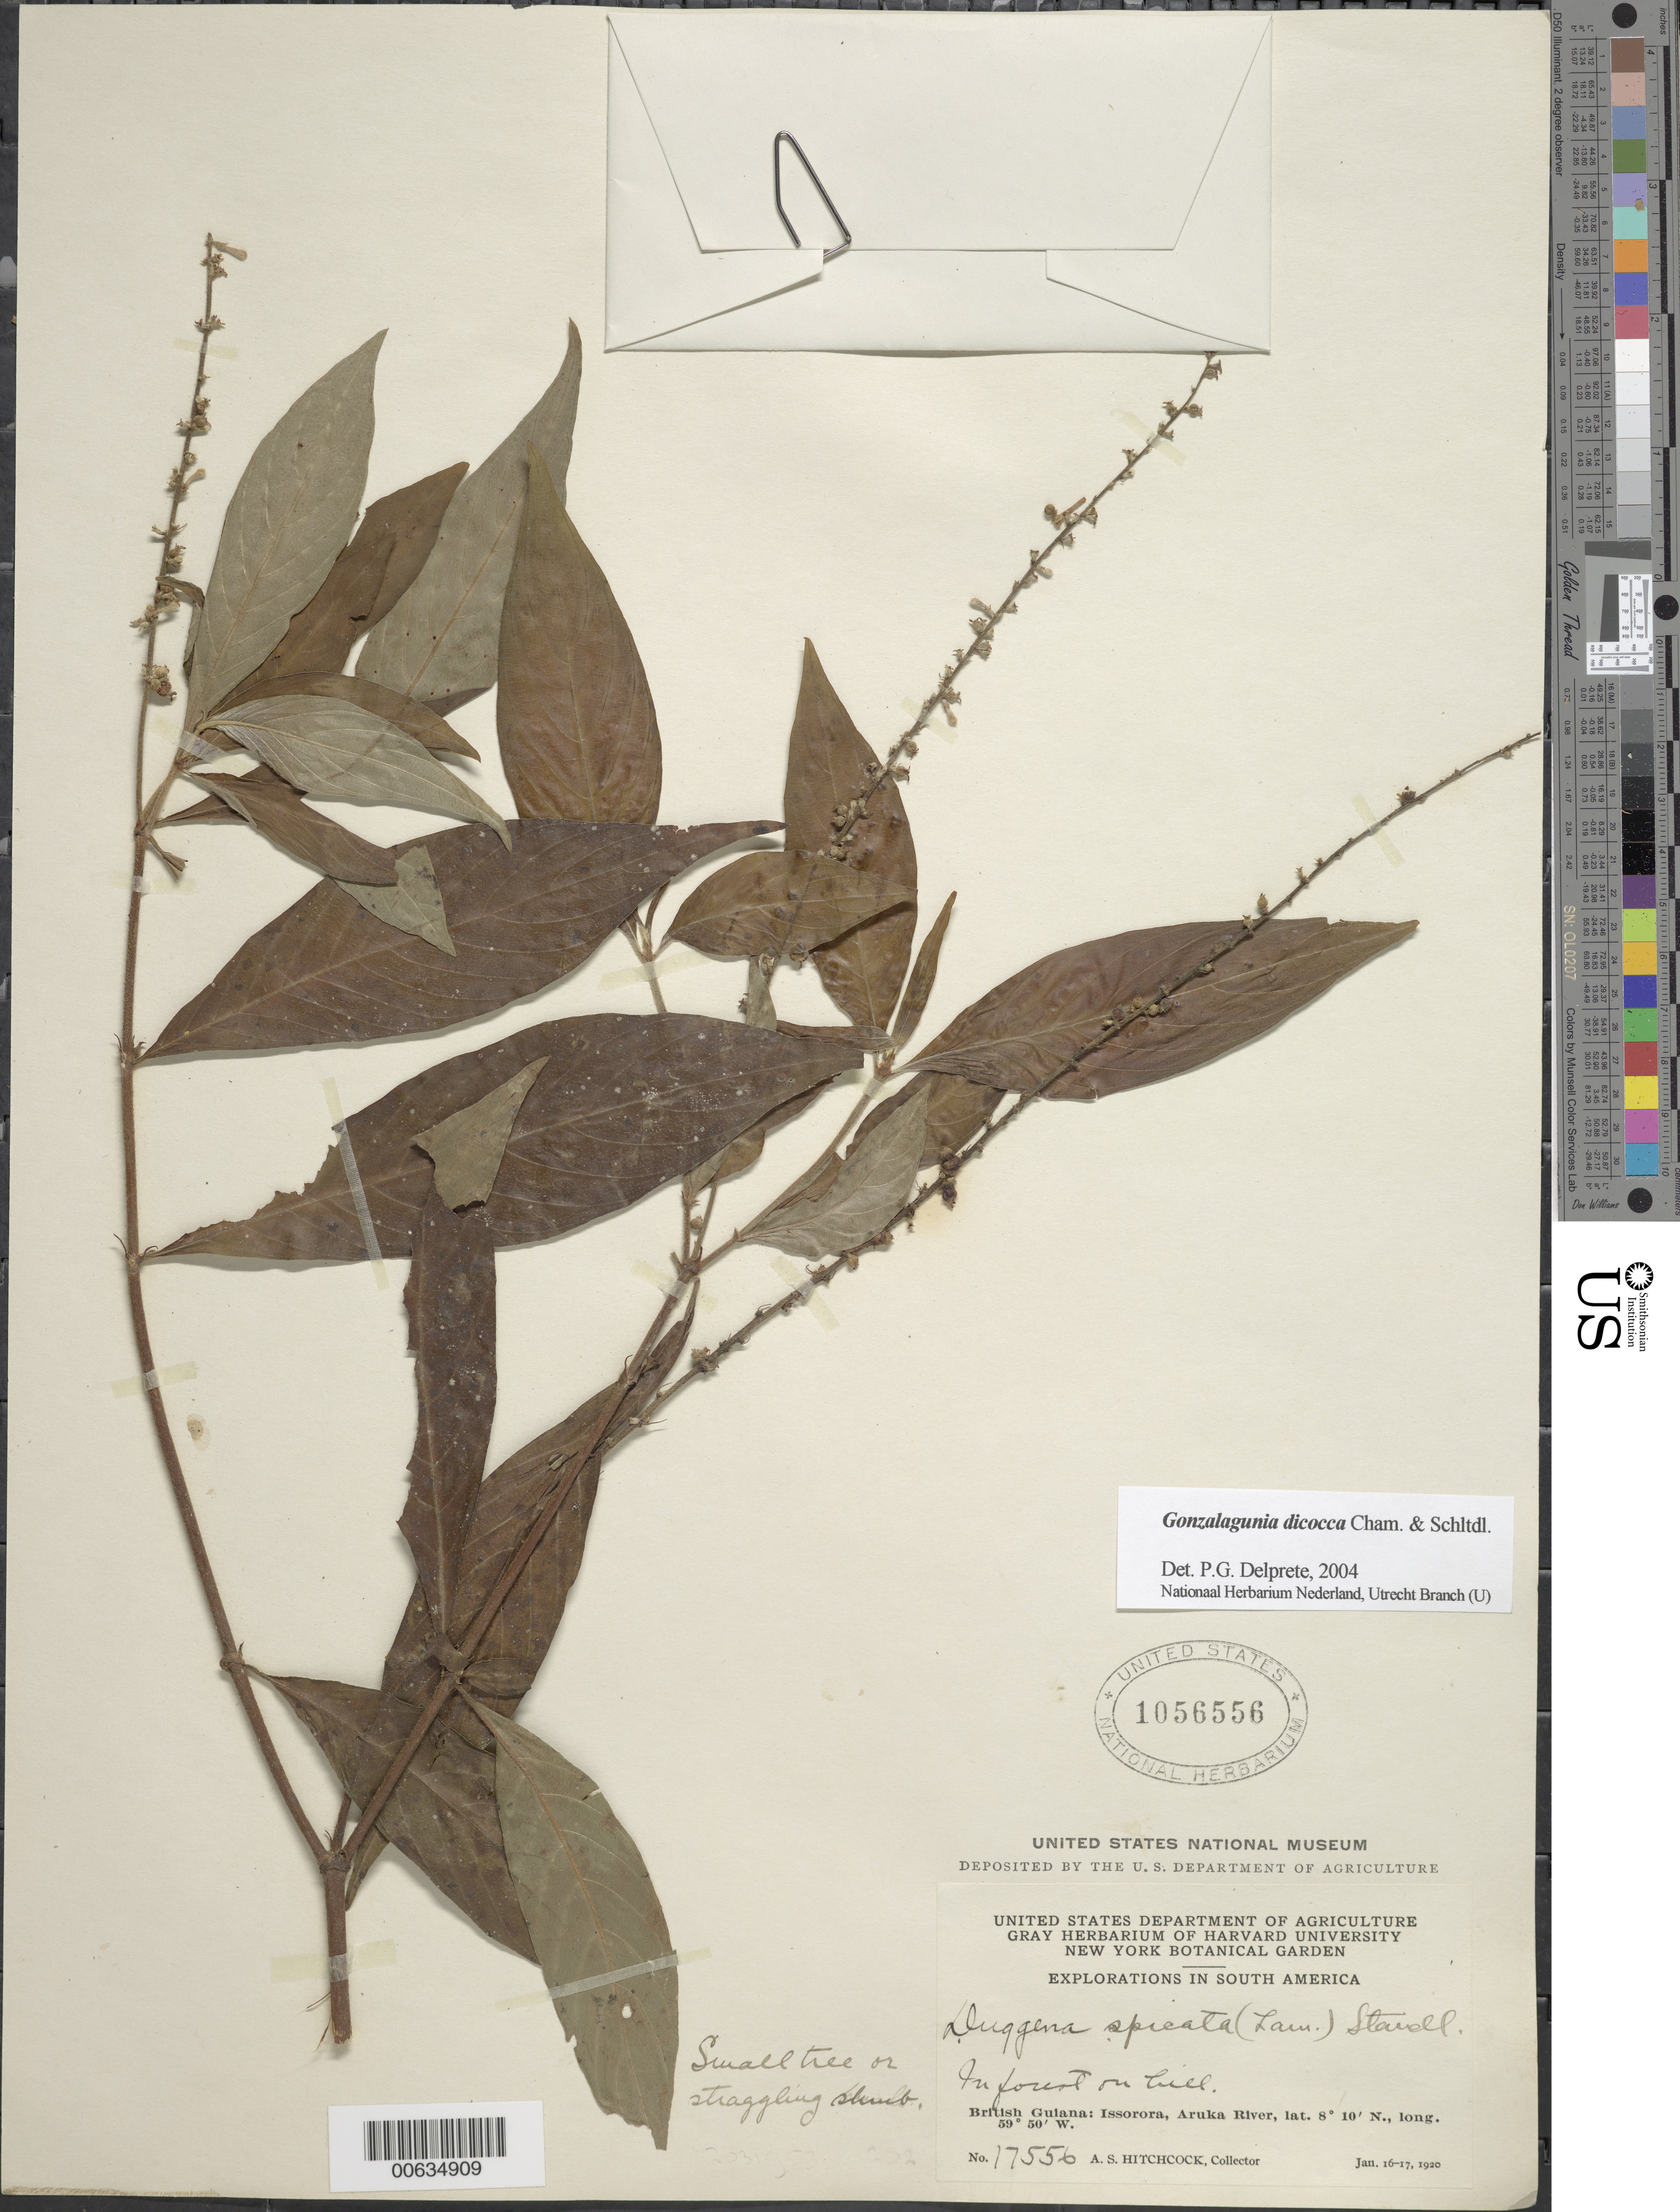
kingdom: Plantae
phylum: Tracheophyta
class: Magnoliopsida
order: Gentianales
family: Rubiaceae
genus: Gonzalagunia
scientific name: Gonzalagunia dicocca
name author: Cham. & Schltdl.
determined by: Delprete, P. G., Herb. de Guyane Cay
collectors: A. S. Hitchcock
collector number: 17556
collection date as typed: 16-Jan-20 to 17-Jan-20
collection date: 1920-01-16/1920-01-17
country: Guyana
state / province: Barima-Waini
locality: Issorora, vic of, on the Aruka River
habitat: Forest on hill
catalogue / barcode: US 1056556